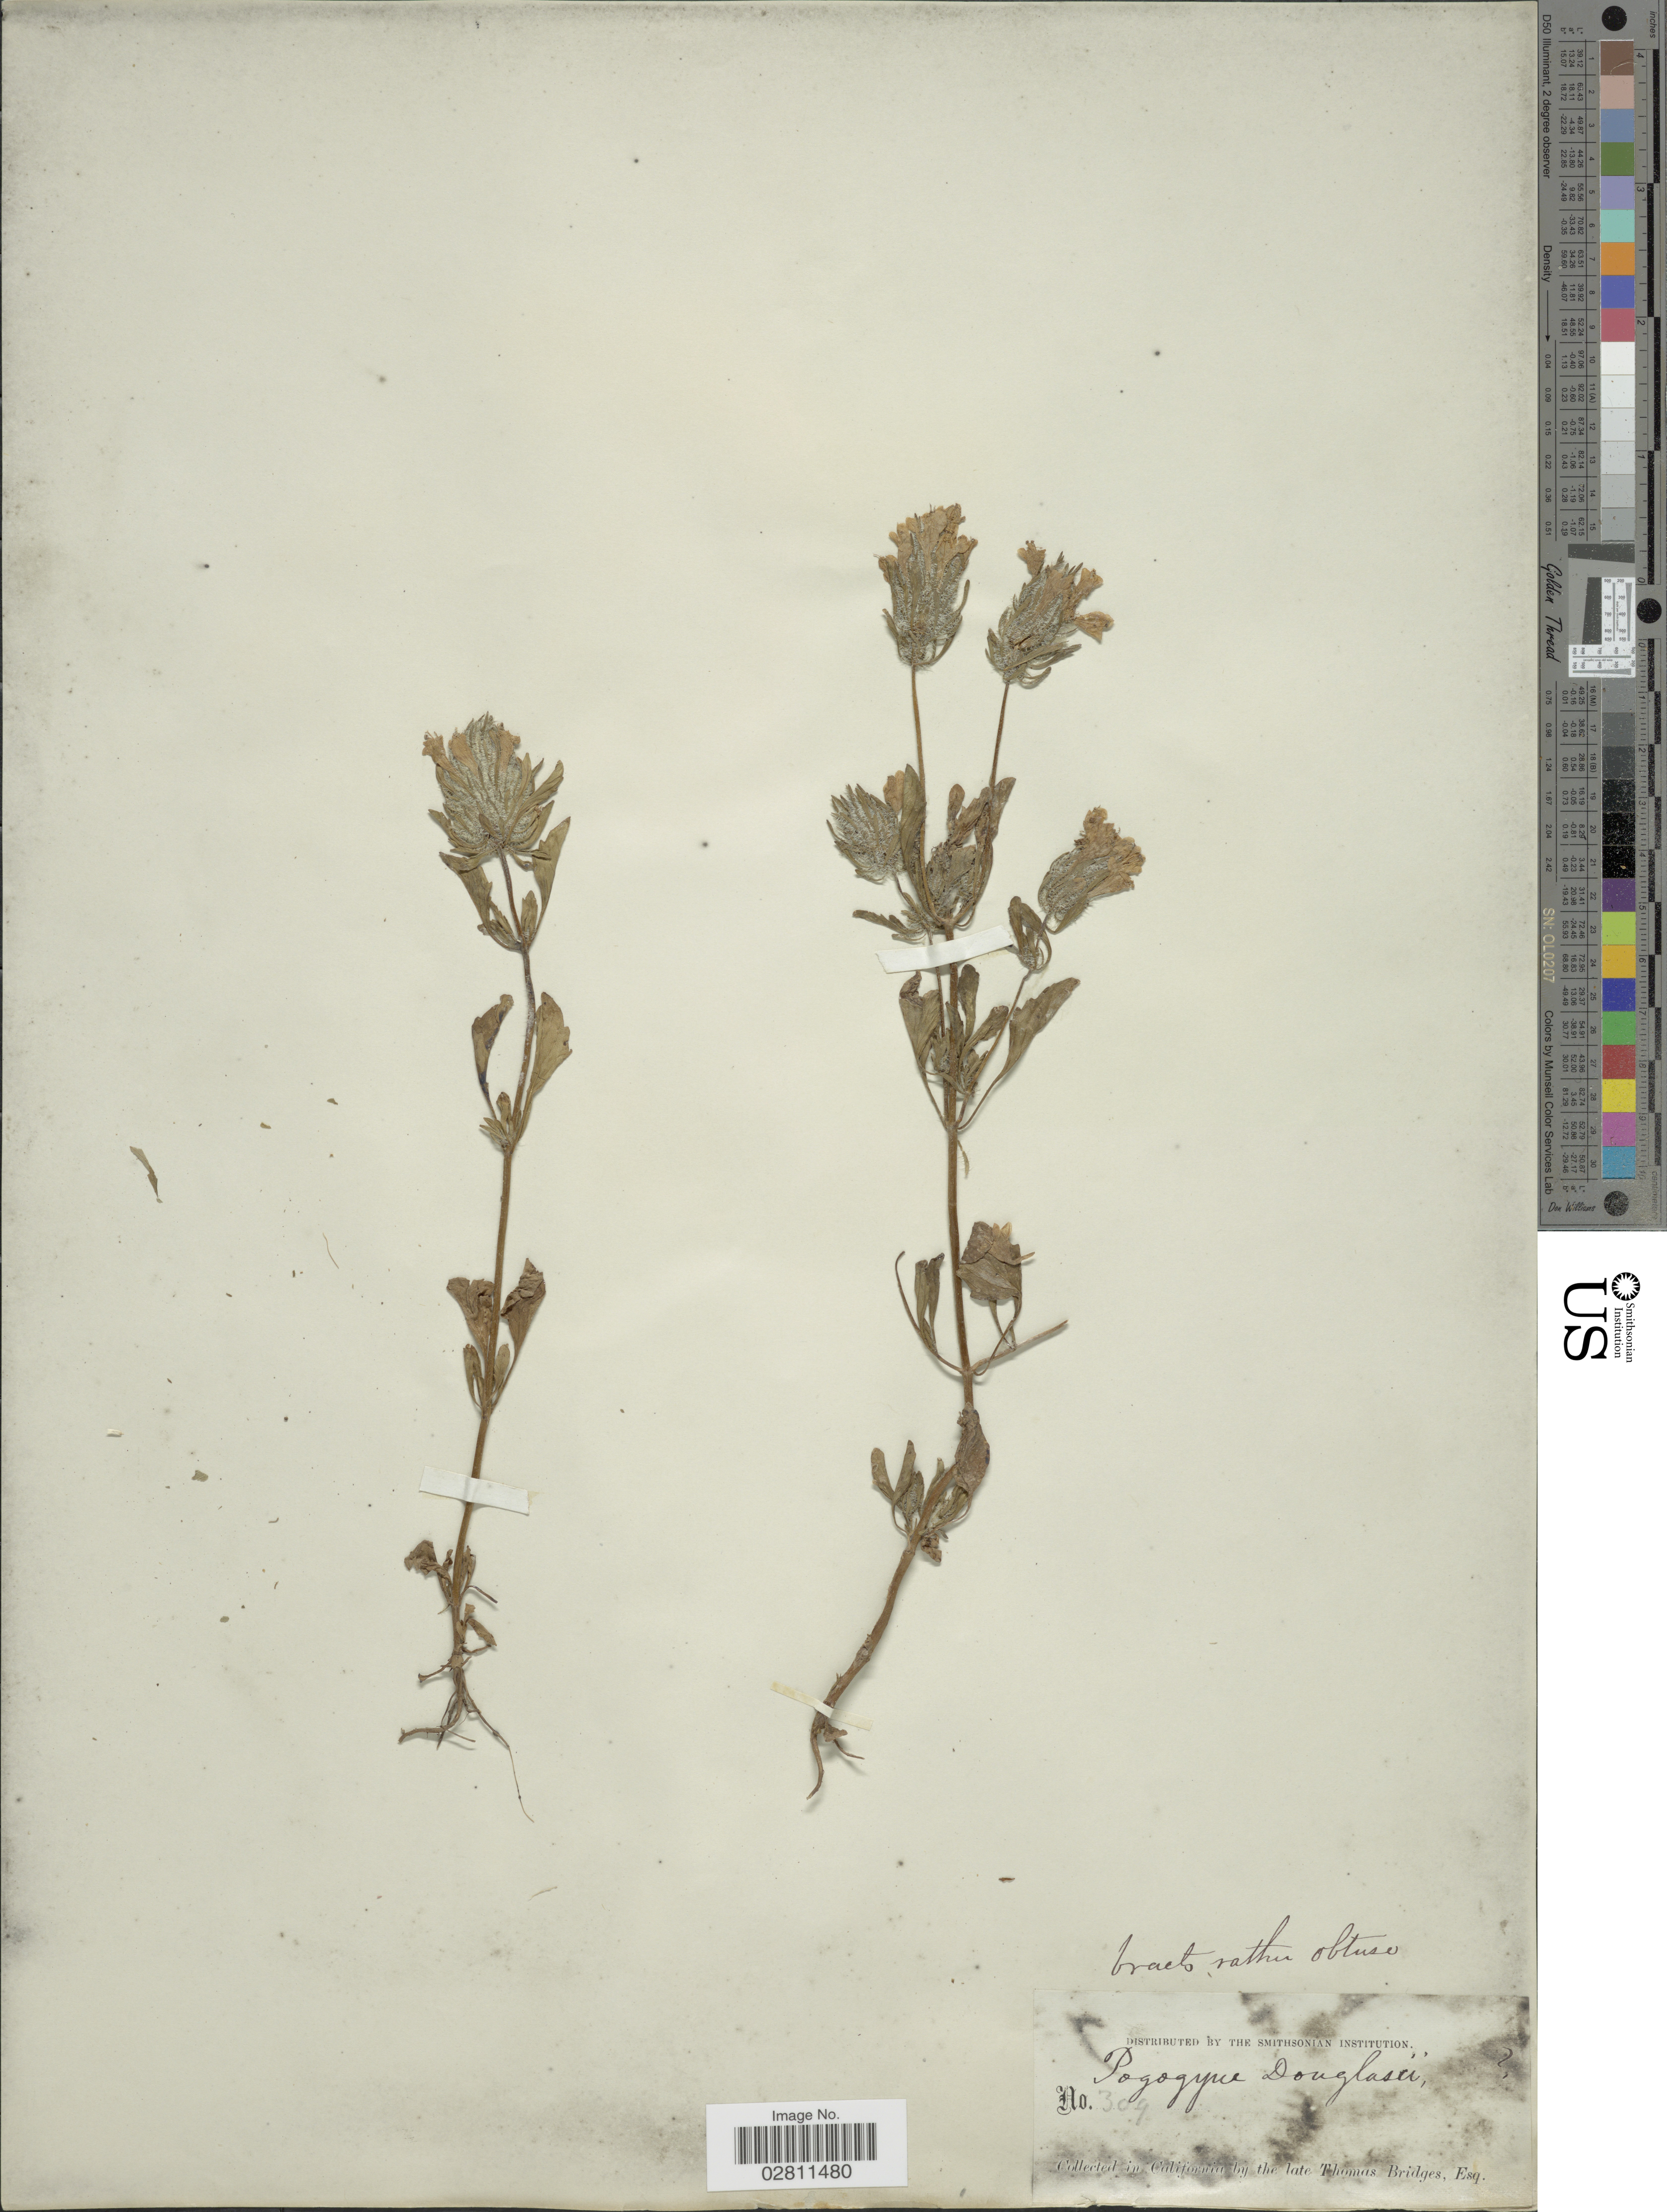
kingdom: Plantae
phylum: Tracheophyta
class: Magnoliopsida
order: Lamiales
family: Lamiaceae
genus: Pogogyne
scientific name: Pogogyne douglasii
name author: Benth.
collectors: T. Bridges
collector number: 309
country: United States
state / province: California